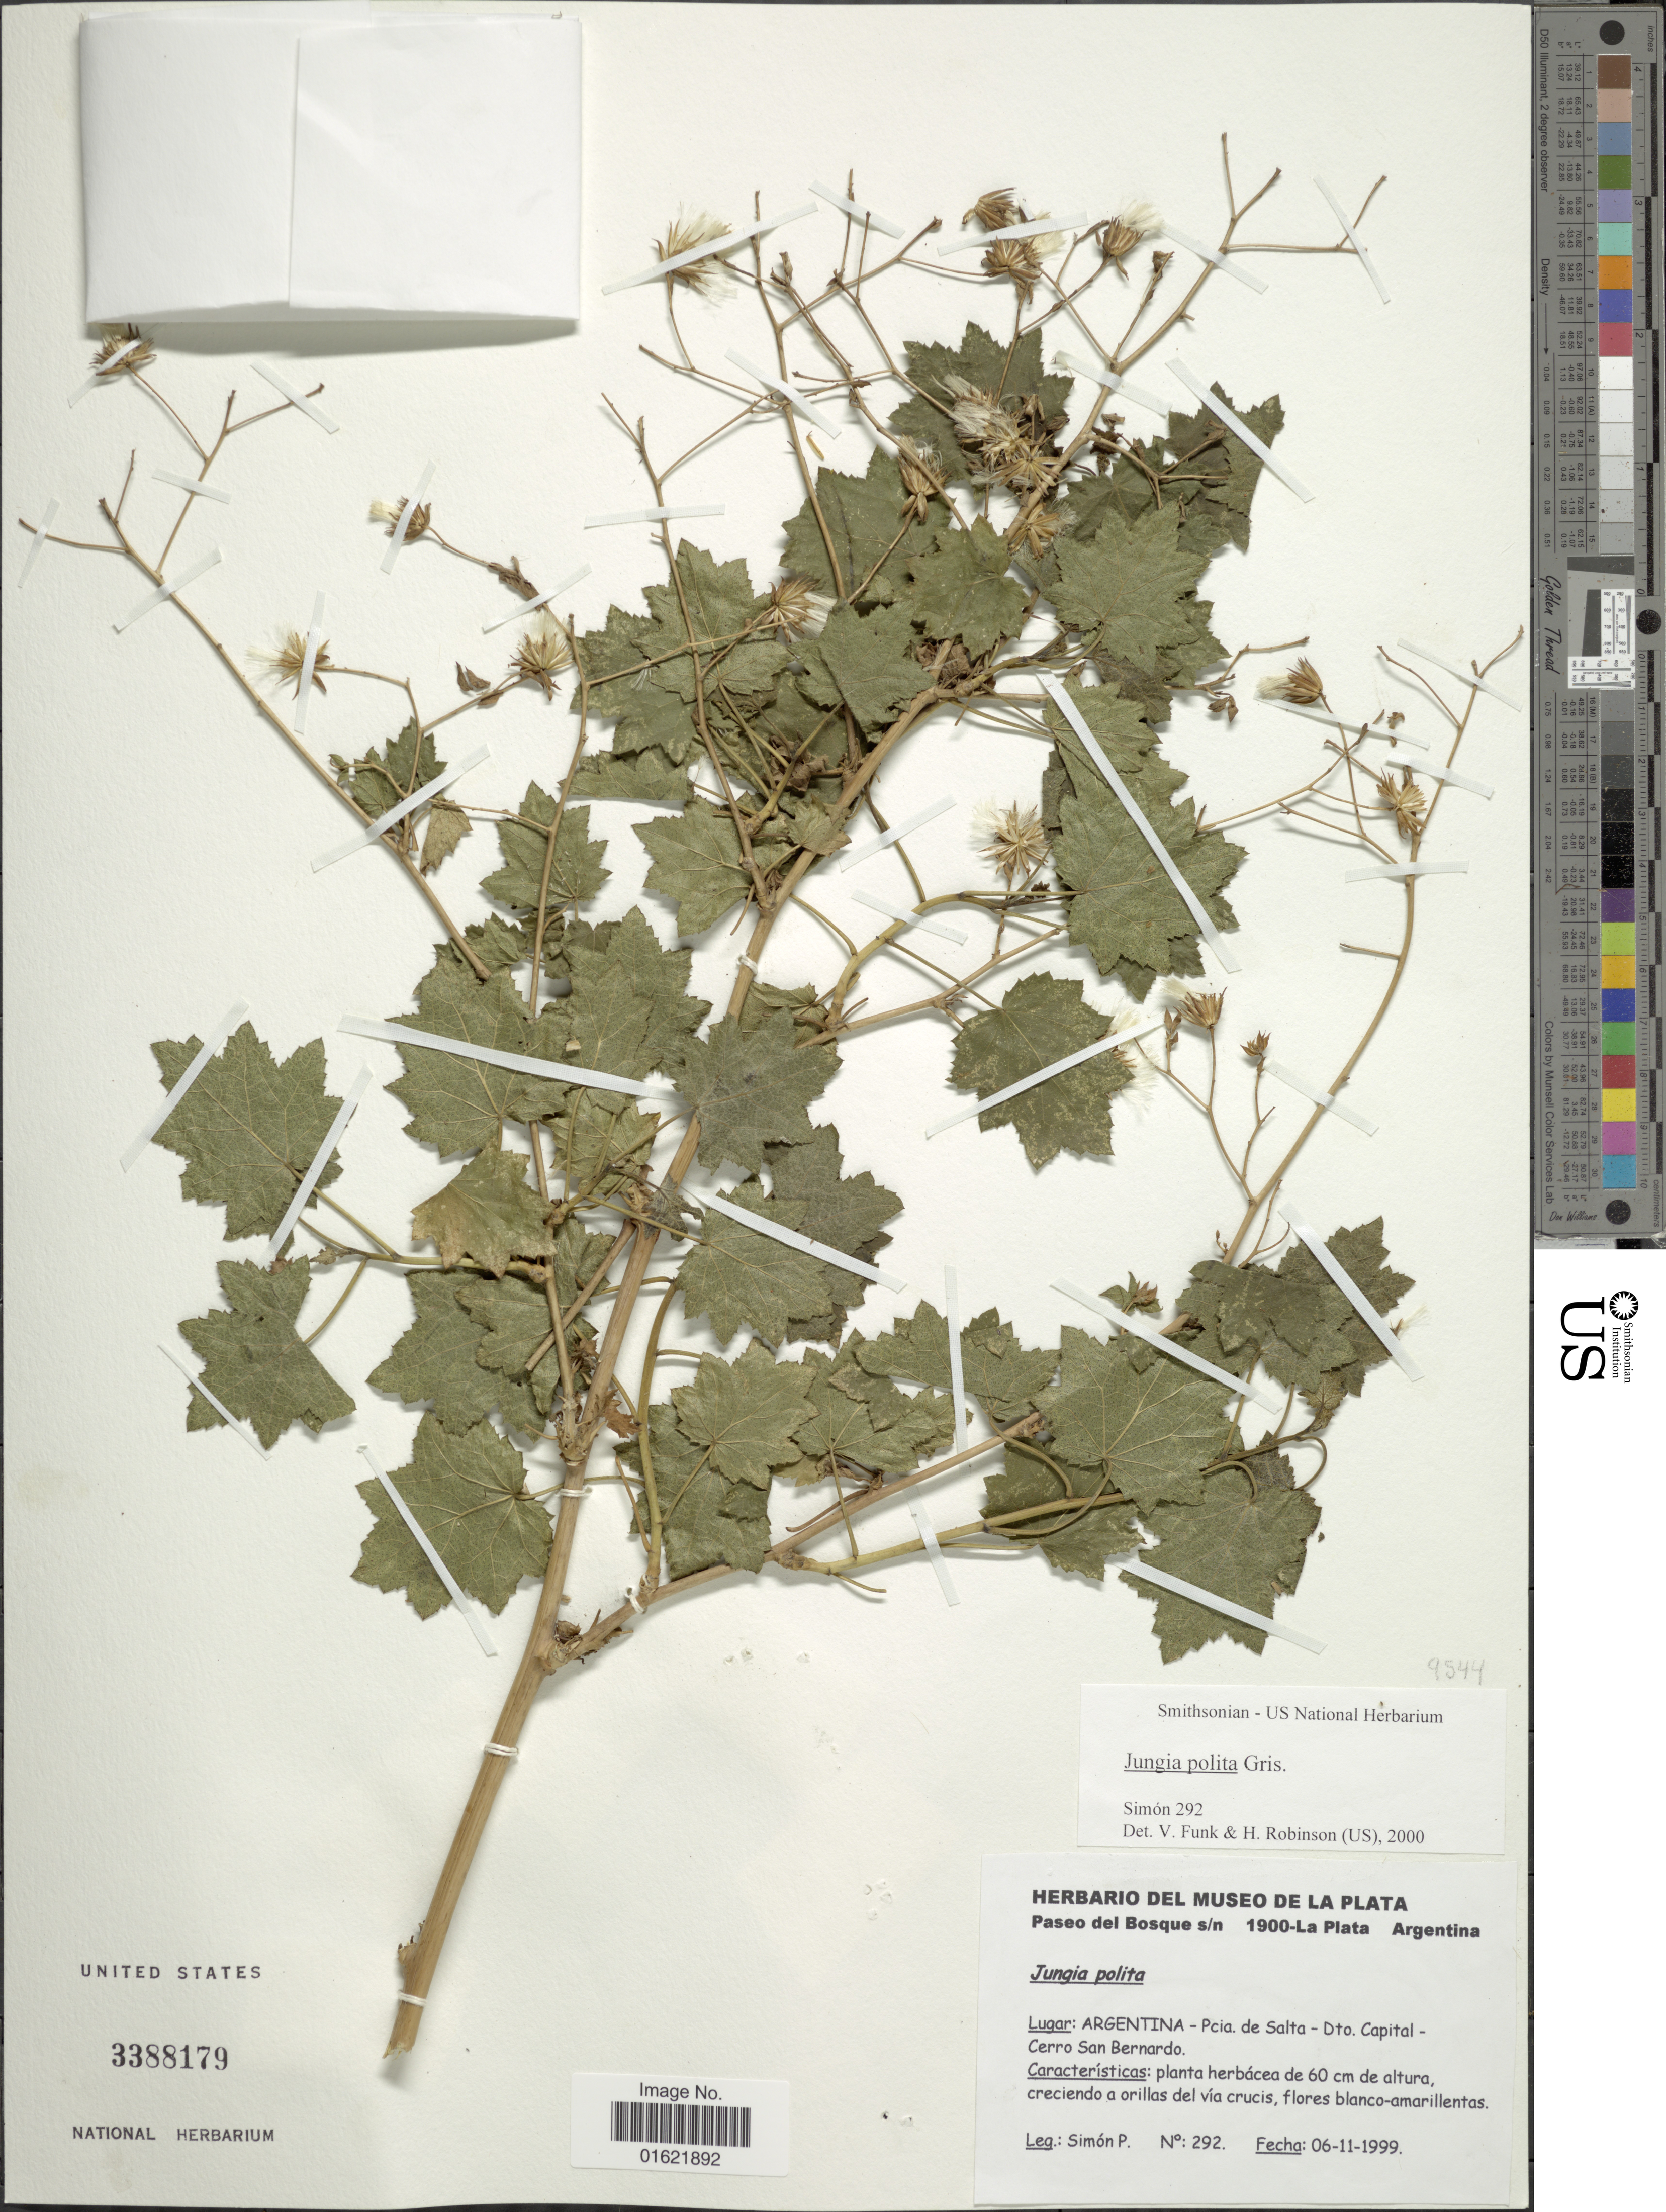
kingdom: Plantae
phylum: Tracheophyta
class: Magnoliopsida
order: Asterales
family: Asteraceae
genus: Jungia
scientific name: Jungia polita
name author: Griseb.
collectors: P. Simon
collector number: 292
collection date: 1999-11-06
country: Argentina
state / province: Salta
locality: Lugar: Pcia. de Salta - Dto. Capital - Cerro San Bernardo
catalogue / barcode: US 3388179